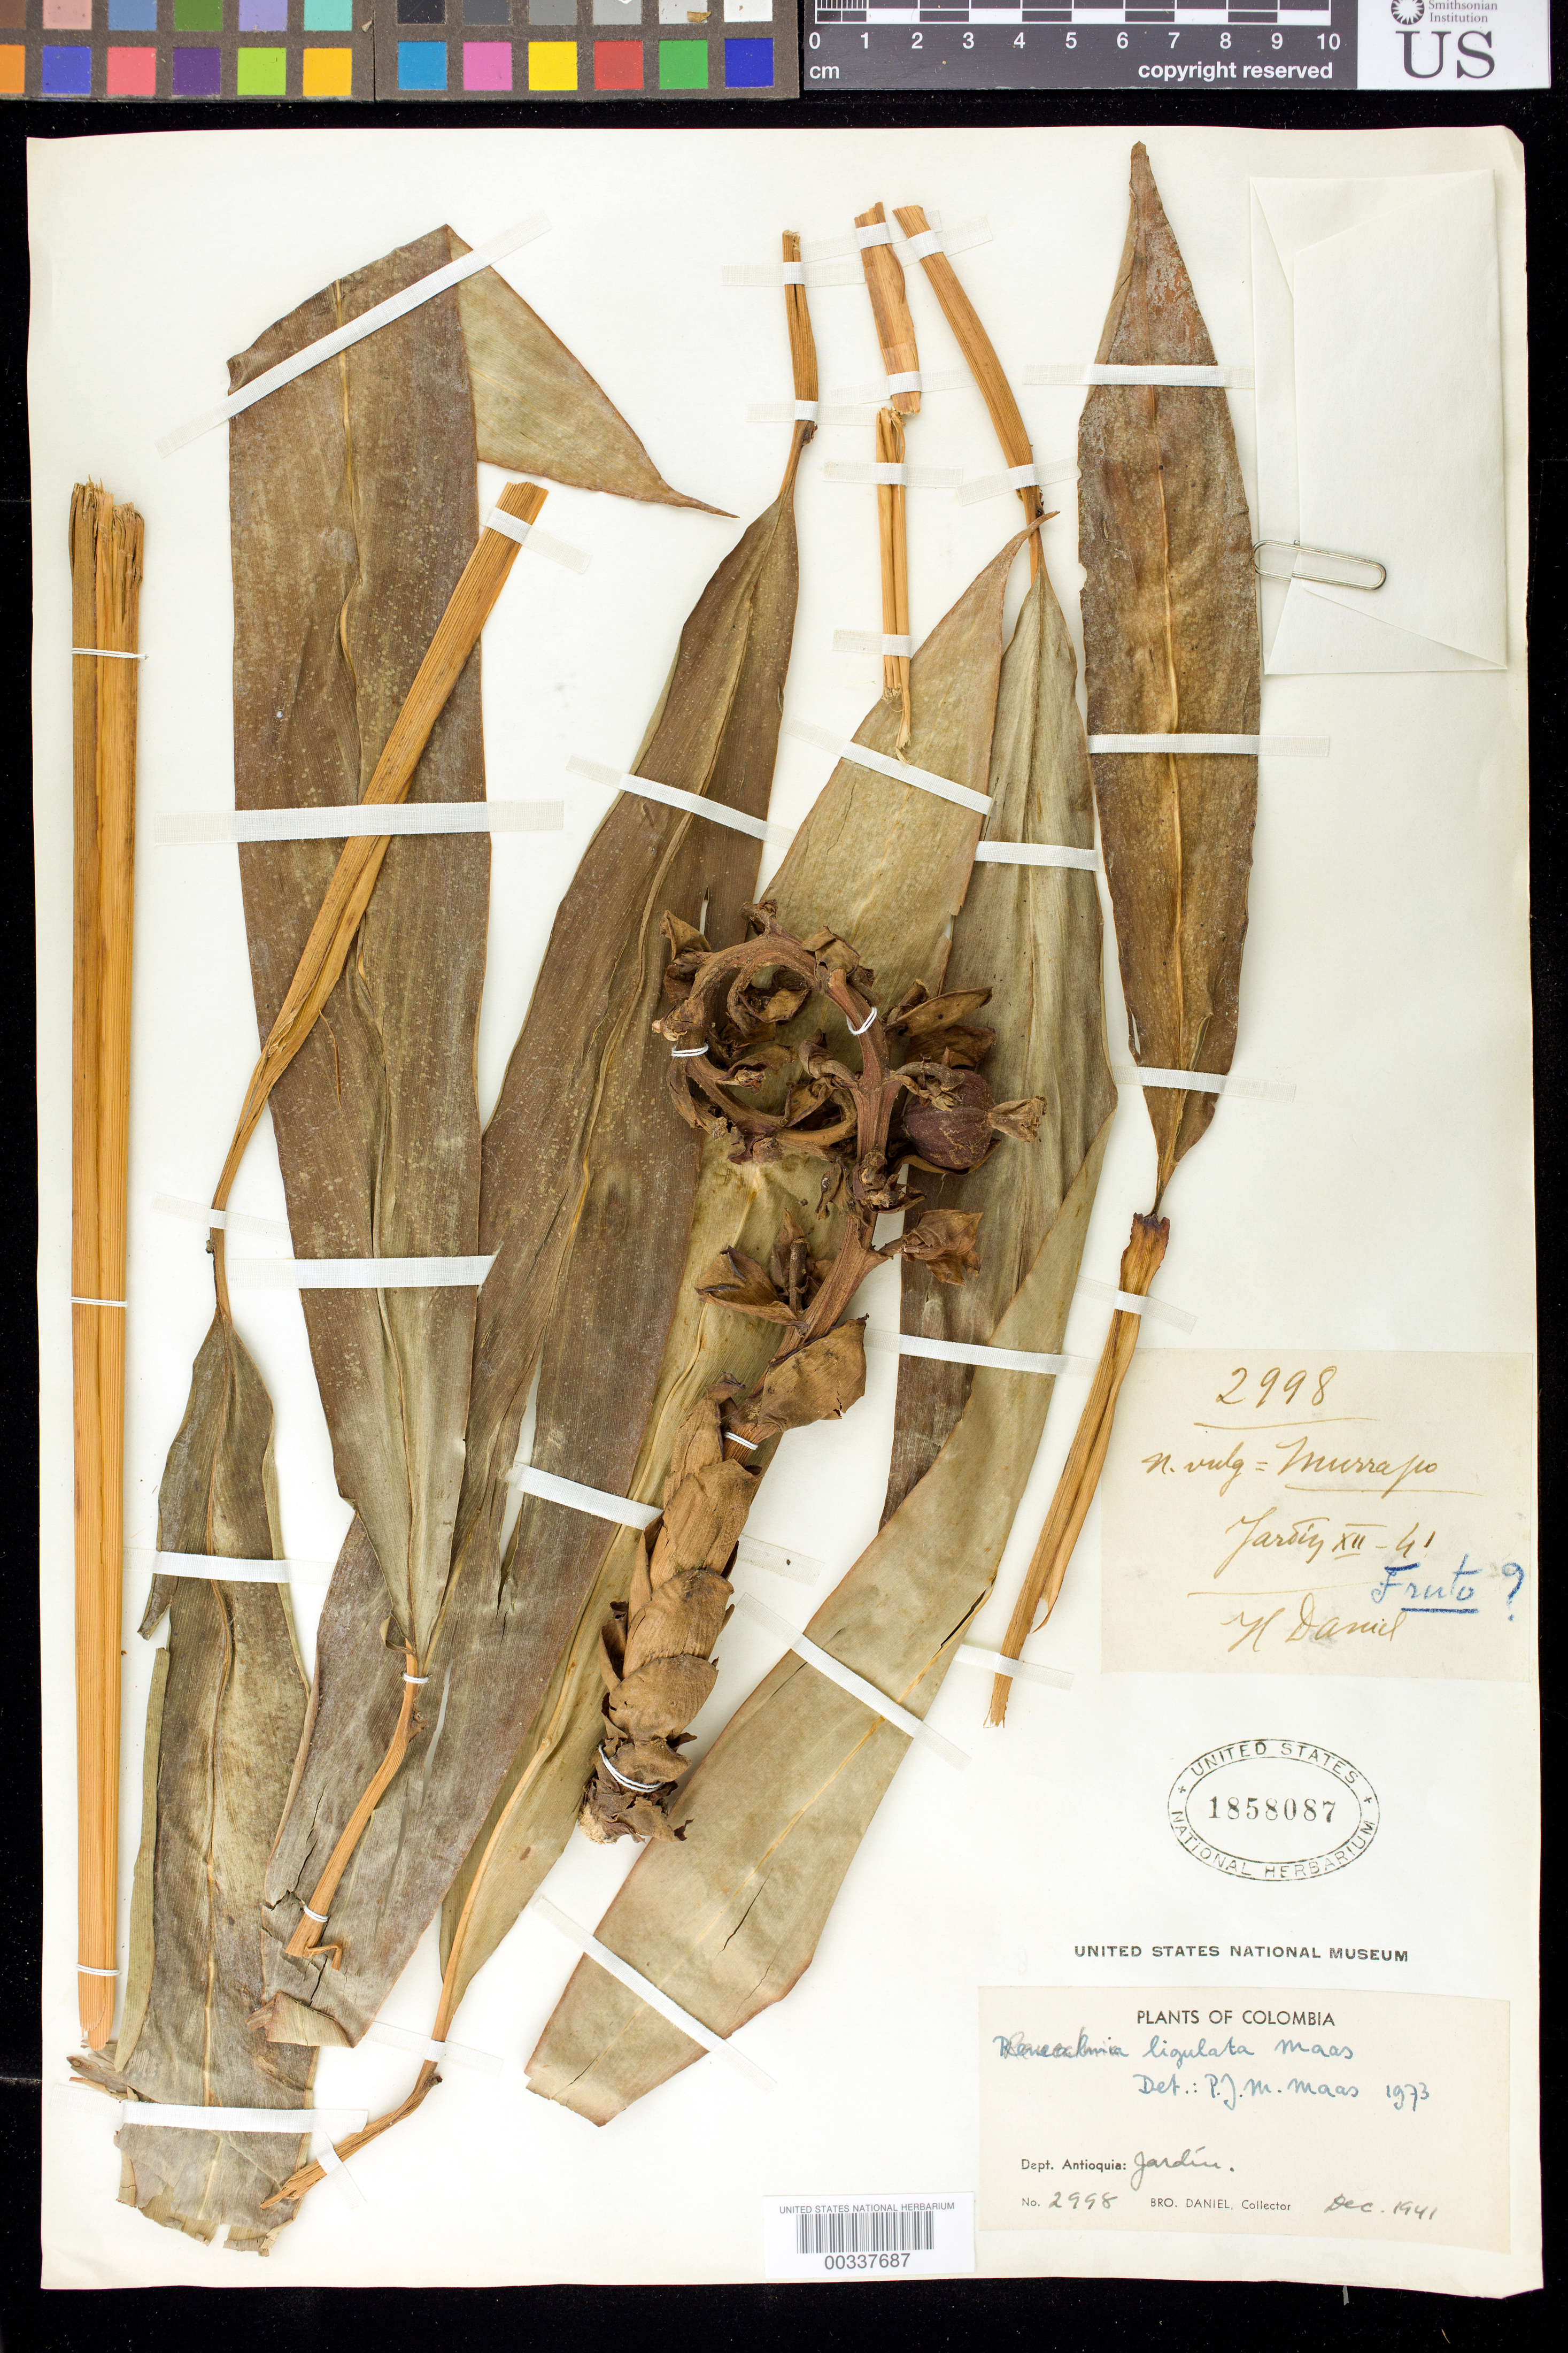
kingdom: Plantae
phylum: Tracheophyta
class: Liliopsida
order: Zingiberales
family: Zingiberaceae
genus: Renealmia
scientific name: Renealmia ligulata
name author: Maas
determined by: Maas, Paul J. M.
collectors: Bro. Daniel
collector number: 2998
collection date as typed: Dec 1941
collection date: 1941-12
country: Colombia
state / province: Antioquia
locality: Jardin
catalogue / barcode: US 1858087